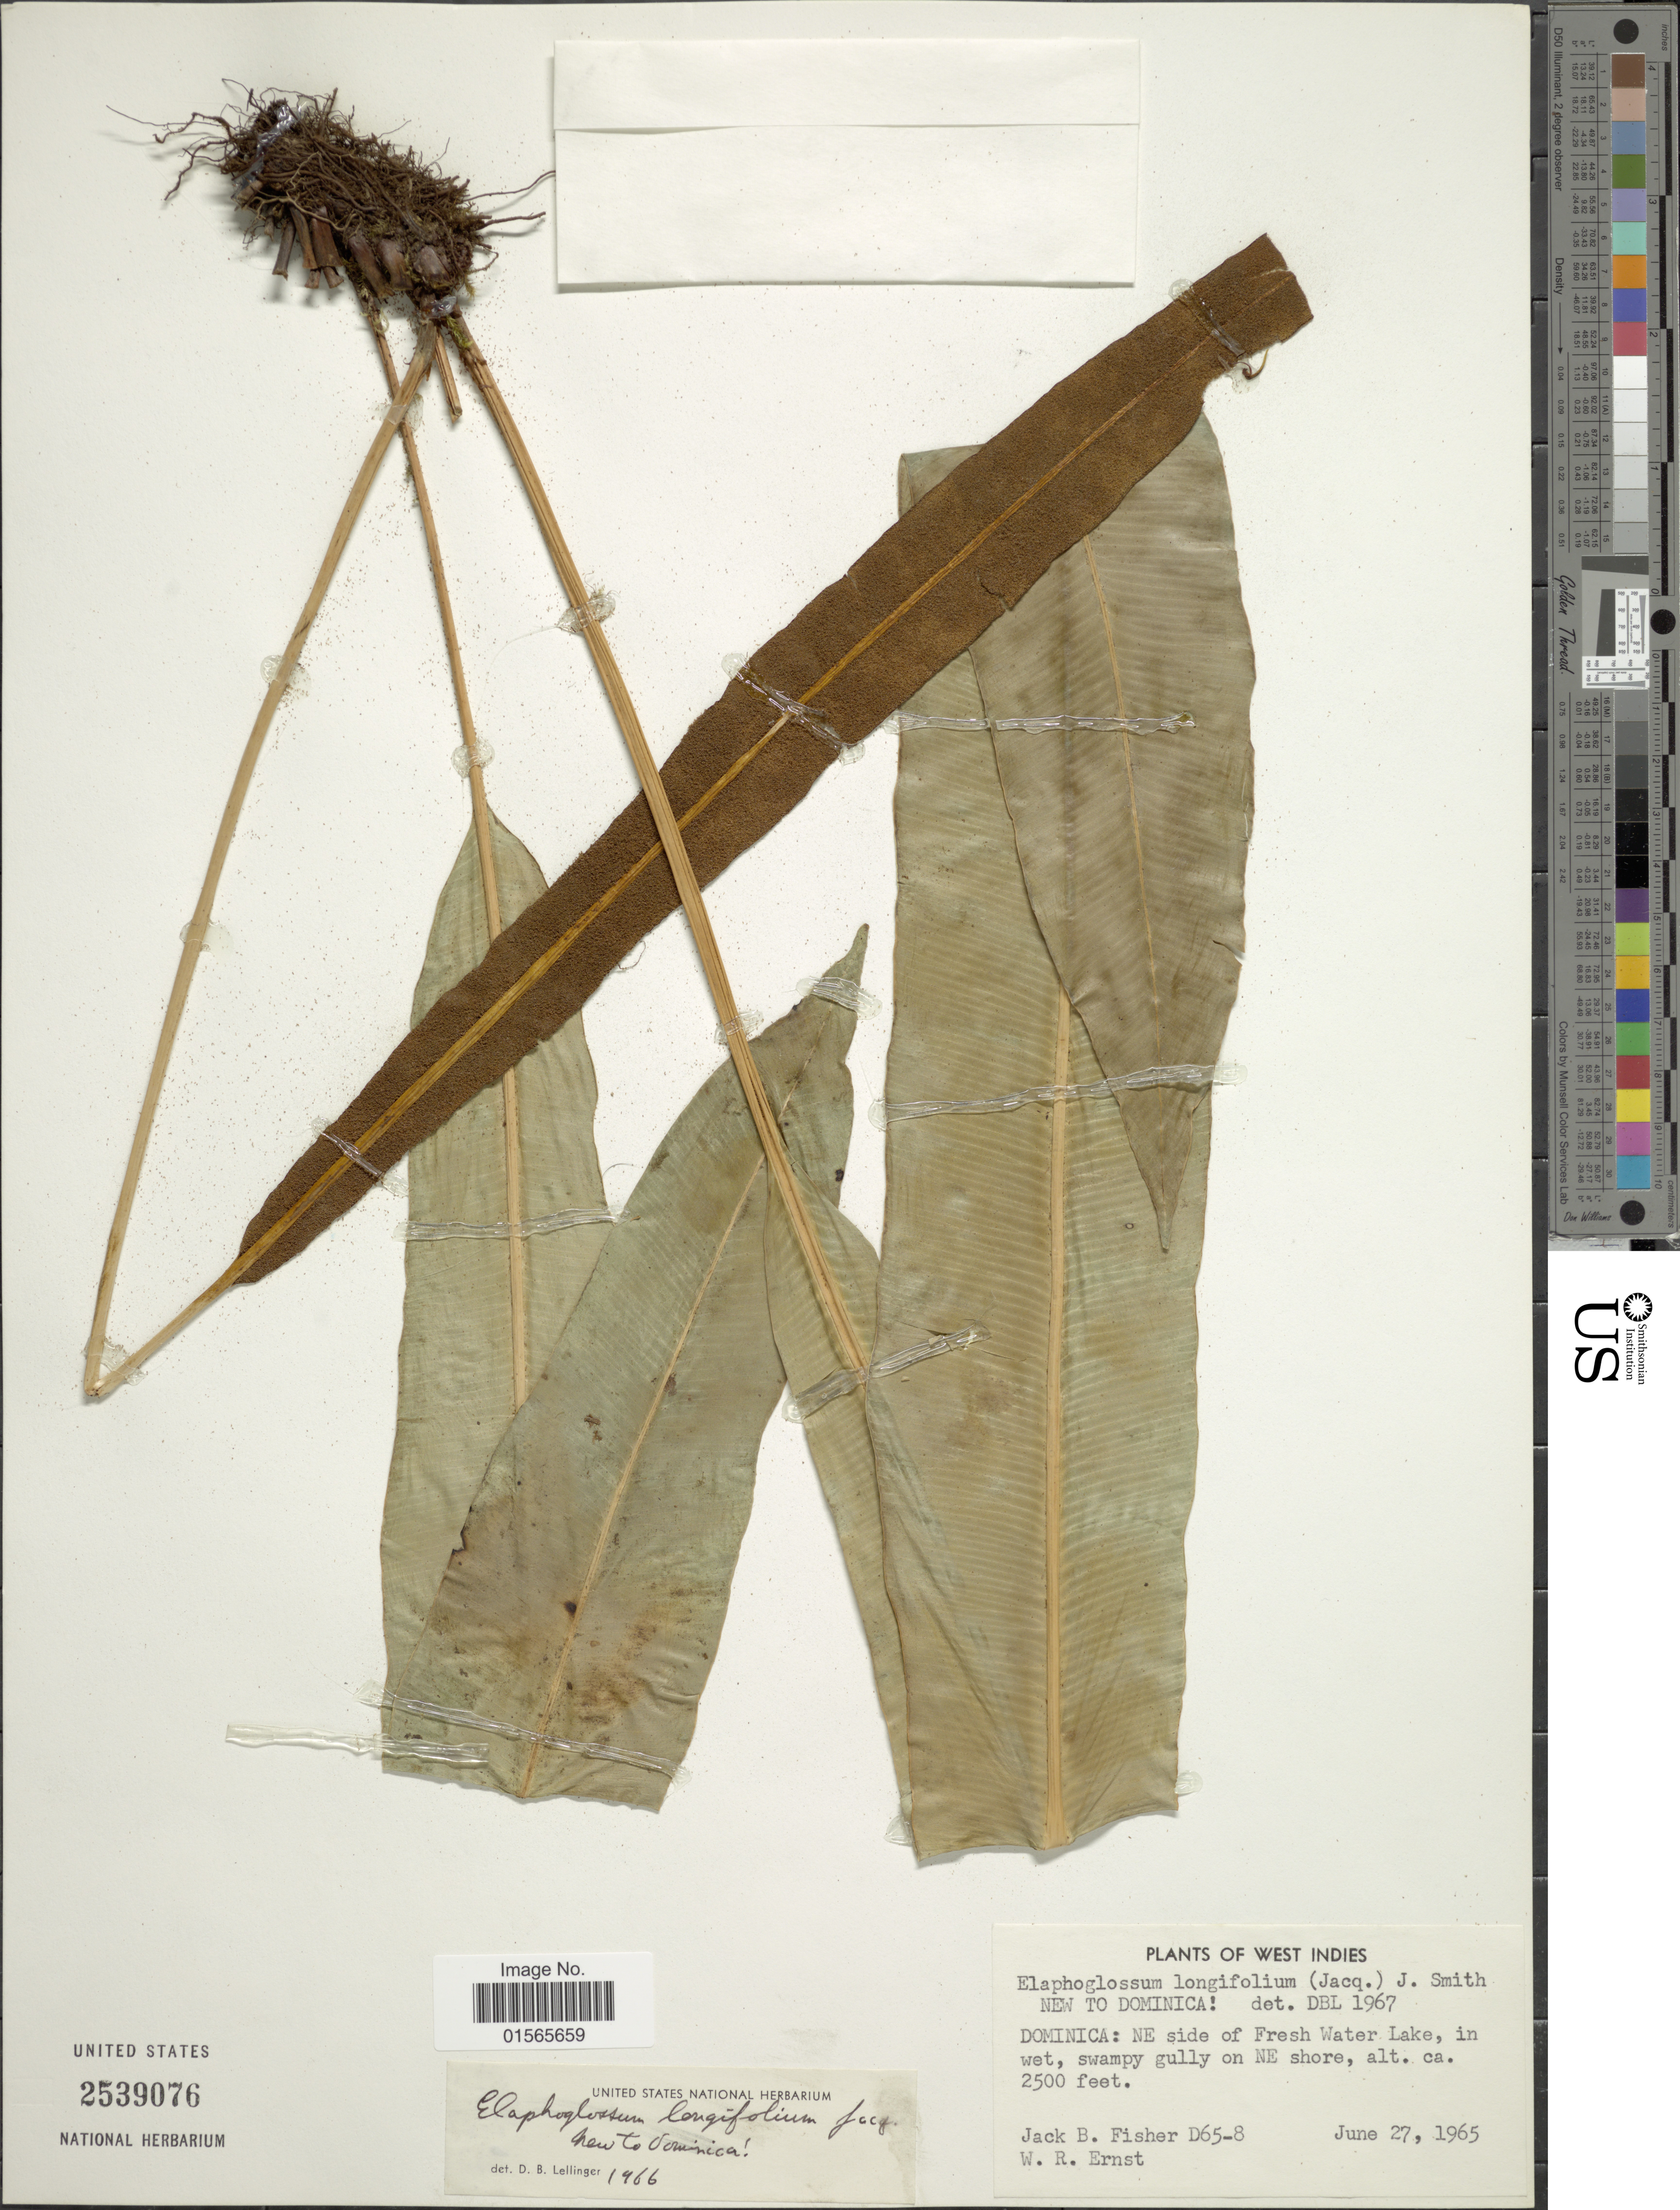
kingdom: Plantae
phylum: Tracheophyta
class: Polypodiopsida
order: Polypodiales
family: Dryopteridaceae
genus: Elaphoglossum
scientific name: Elaphoglossum longifolium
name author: J. Sm.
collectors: J. B. Fisher & W. R. Ernst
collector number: D65-8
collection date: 1965-06-27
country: Dominica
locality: NE side of Fresh Water Lake, in wet, swapy gully on NE shore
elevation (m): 762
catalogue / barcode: US 2539076